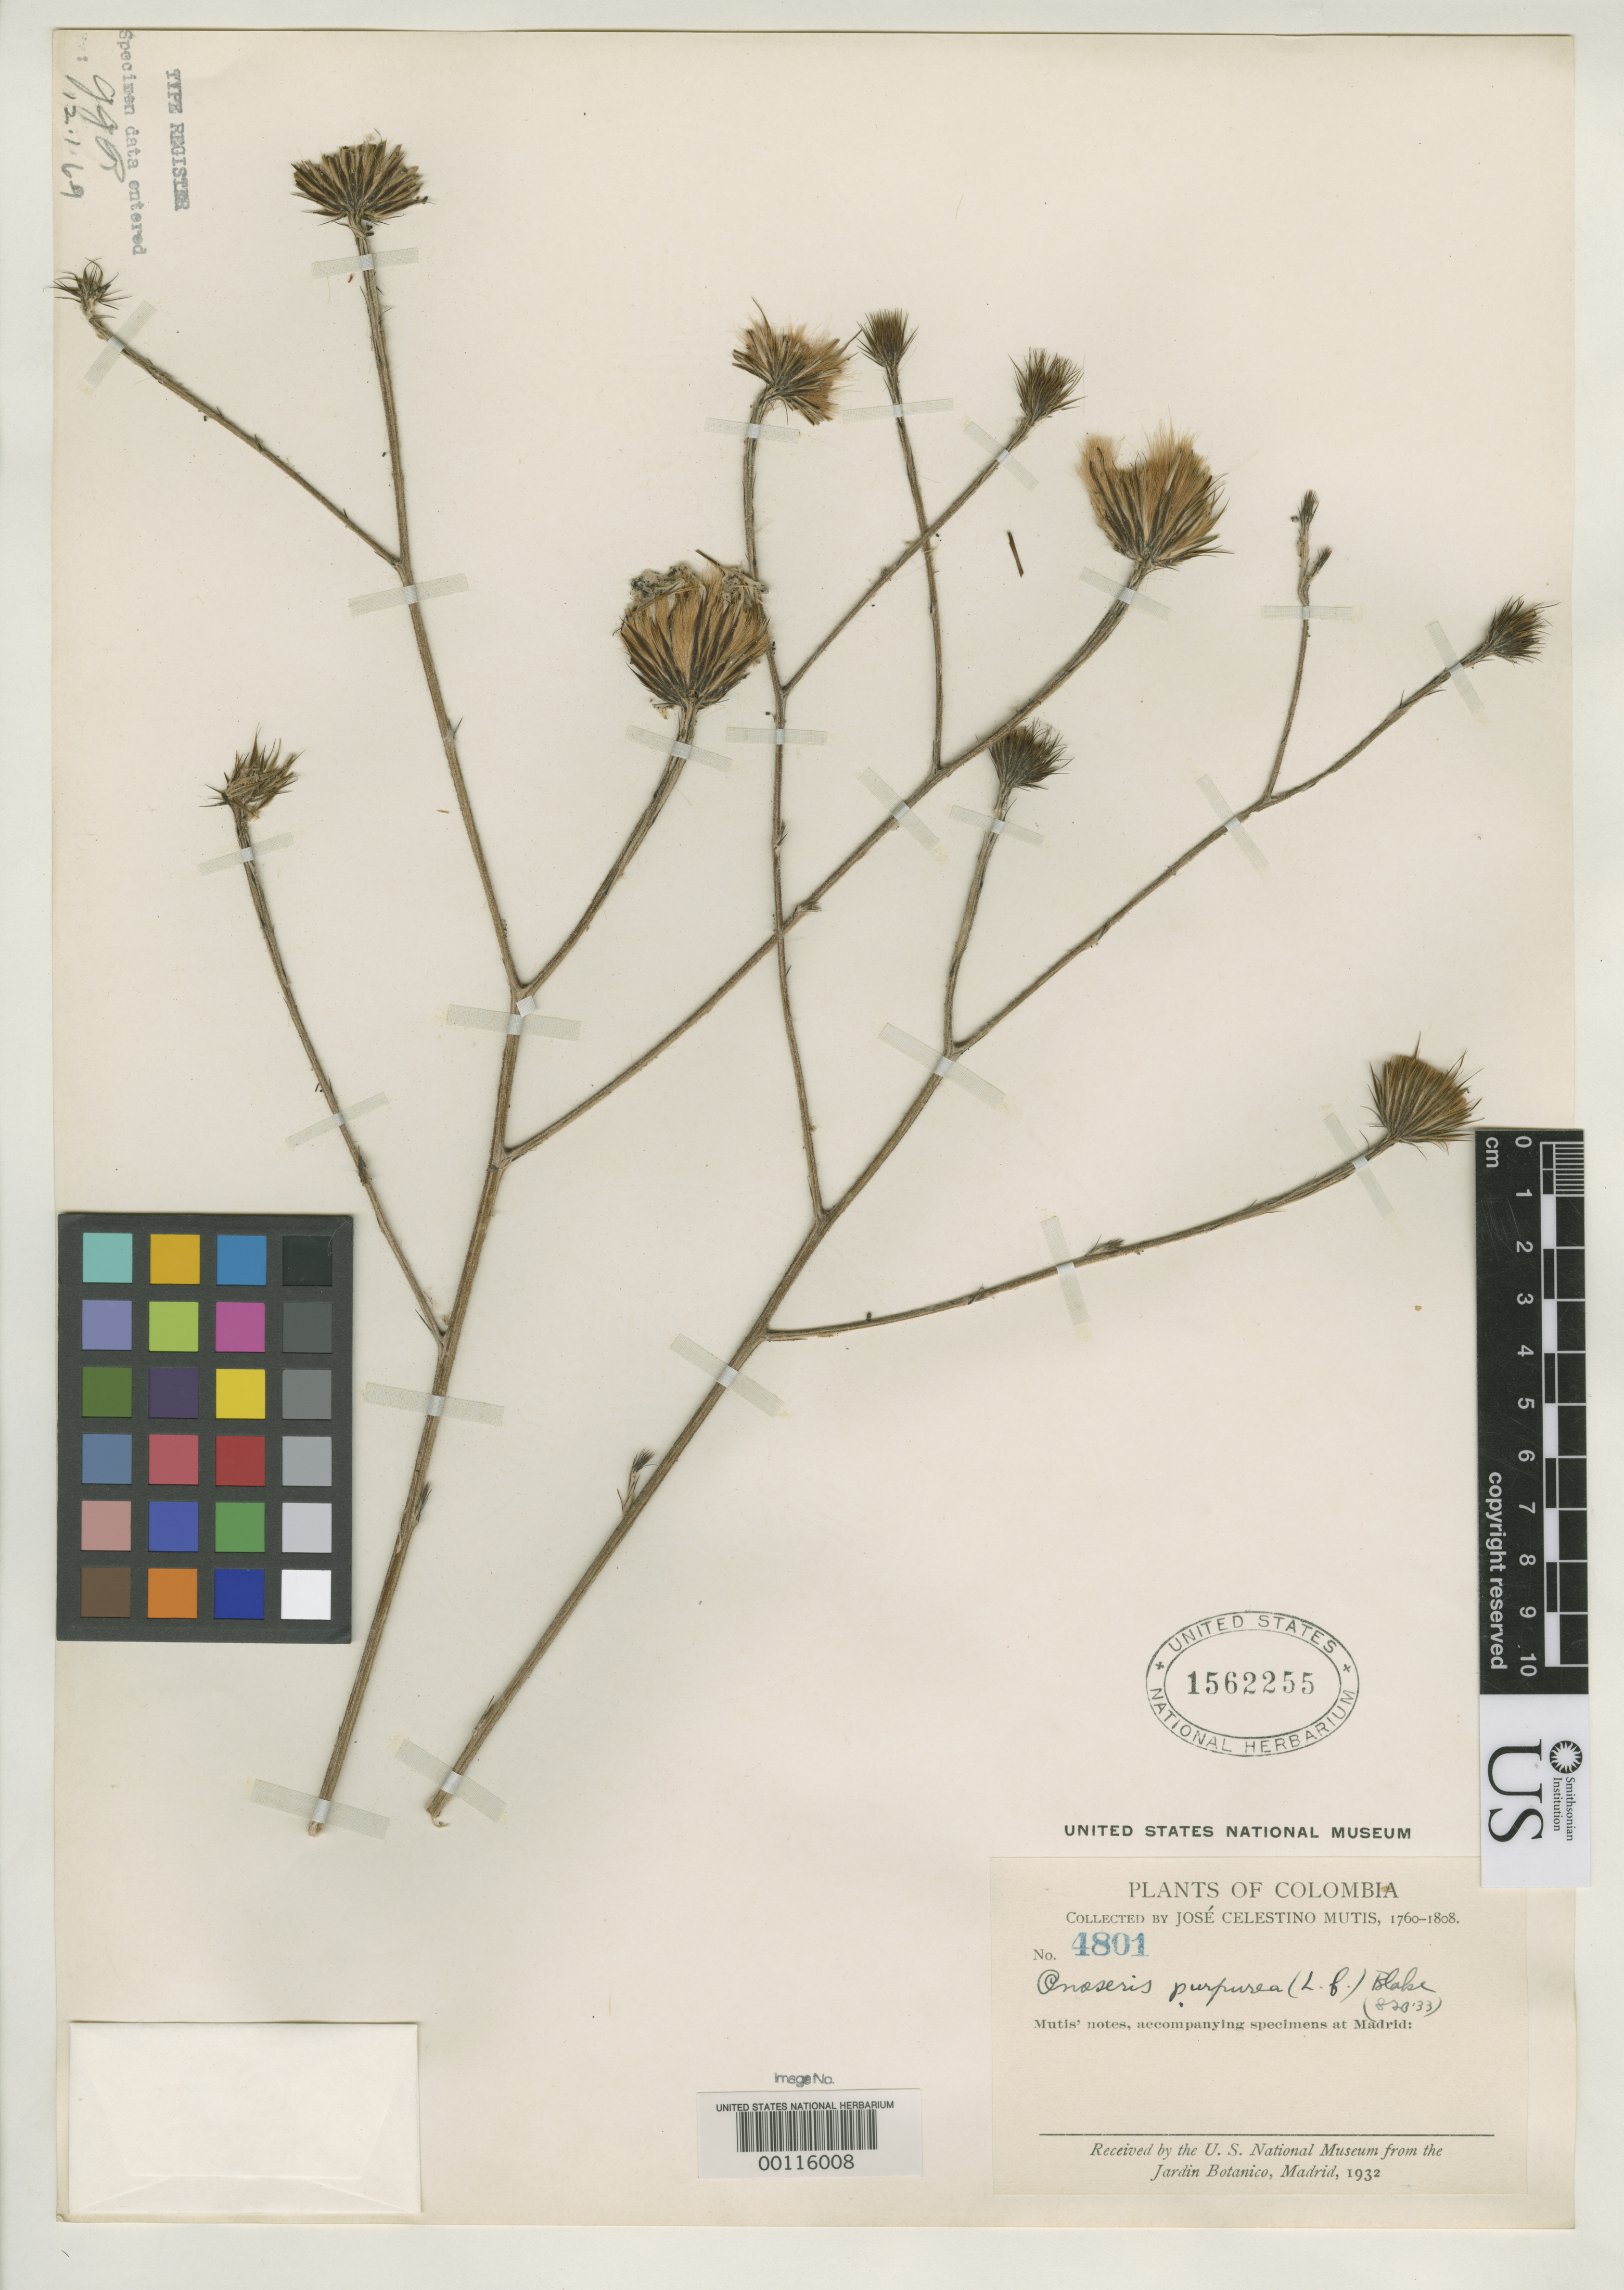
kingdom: Plantae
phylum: Tracheophyta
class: Magnoliopsida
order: Asterales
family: Asteraceae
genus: Atractylis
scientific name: Atractylis purpurea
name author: L. f.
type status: Syntype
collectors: J. C. B. Mutis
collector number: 1801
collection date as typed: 1760 to -- --- 1808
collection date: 1760/1808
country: Colombia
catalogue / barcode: US 1562255